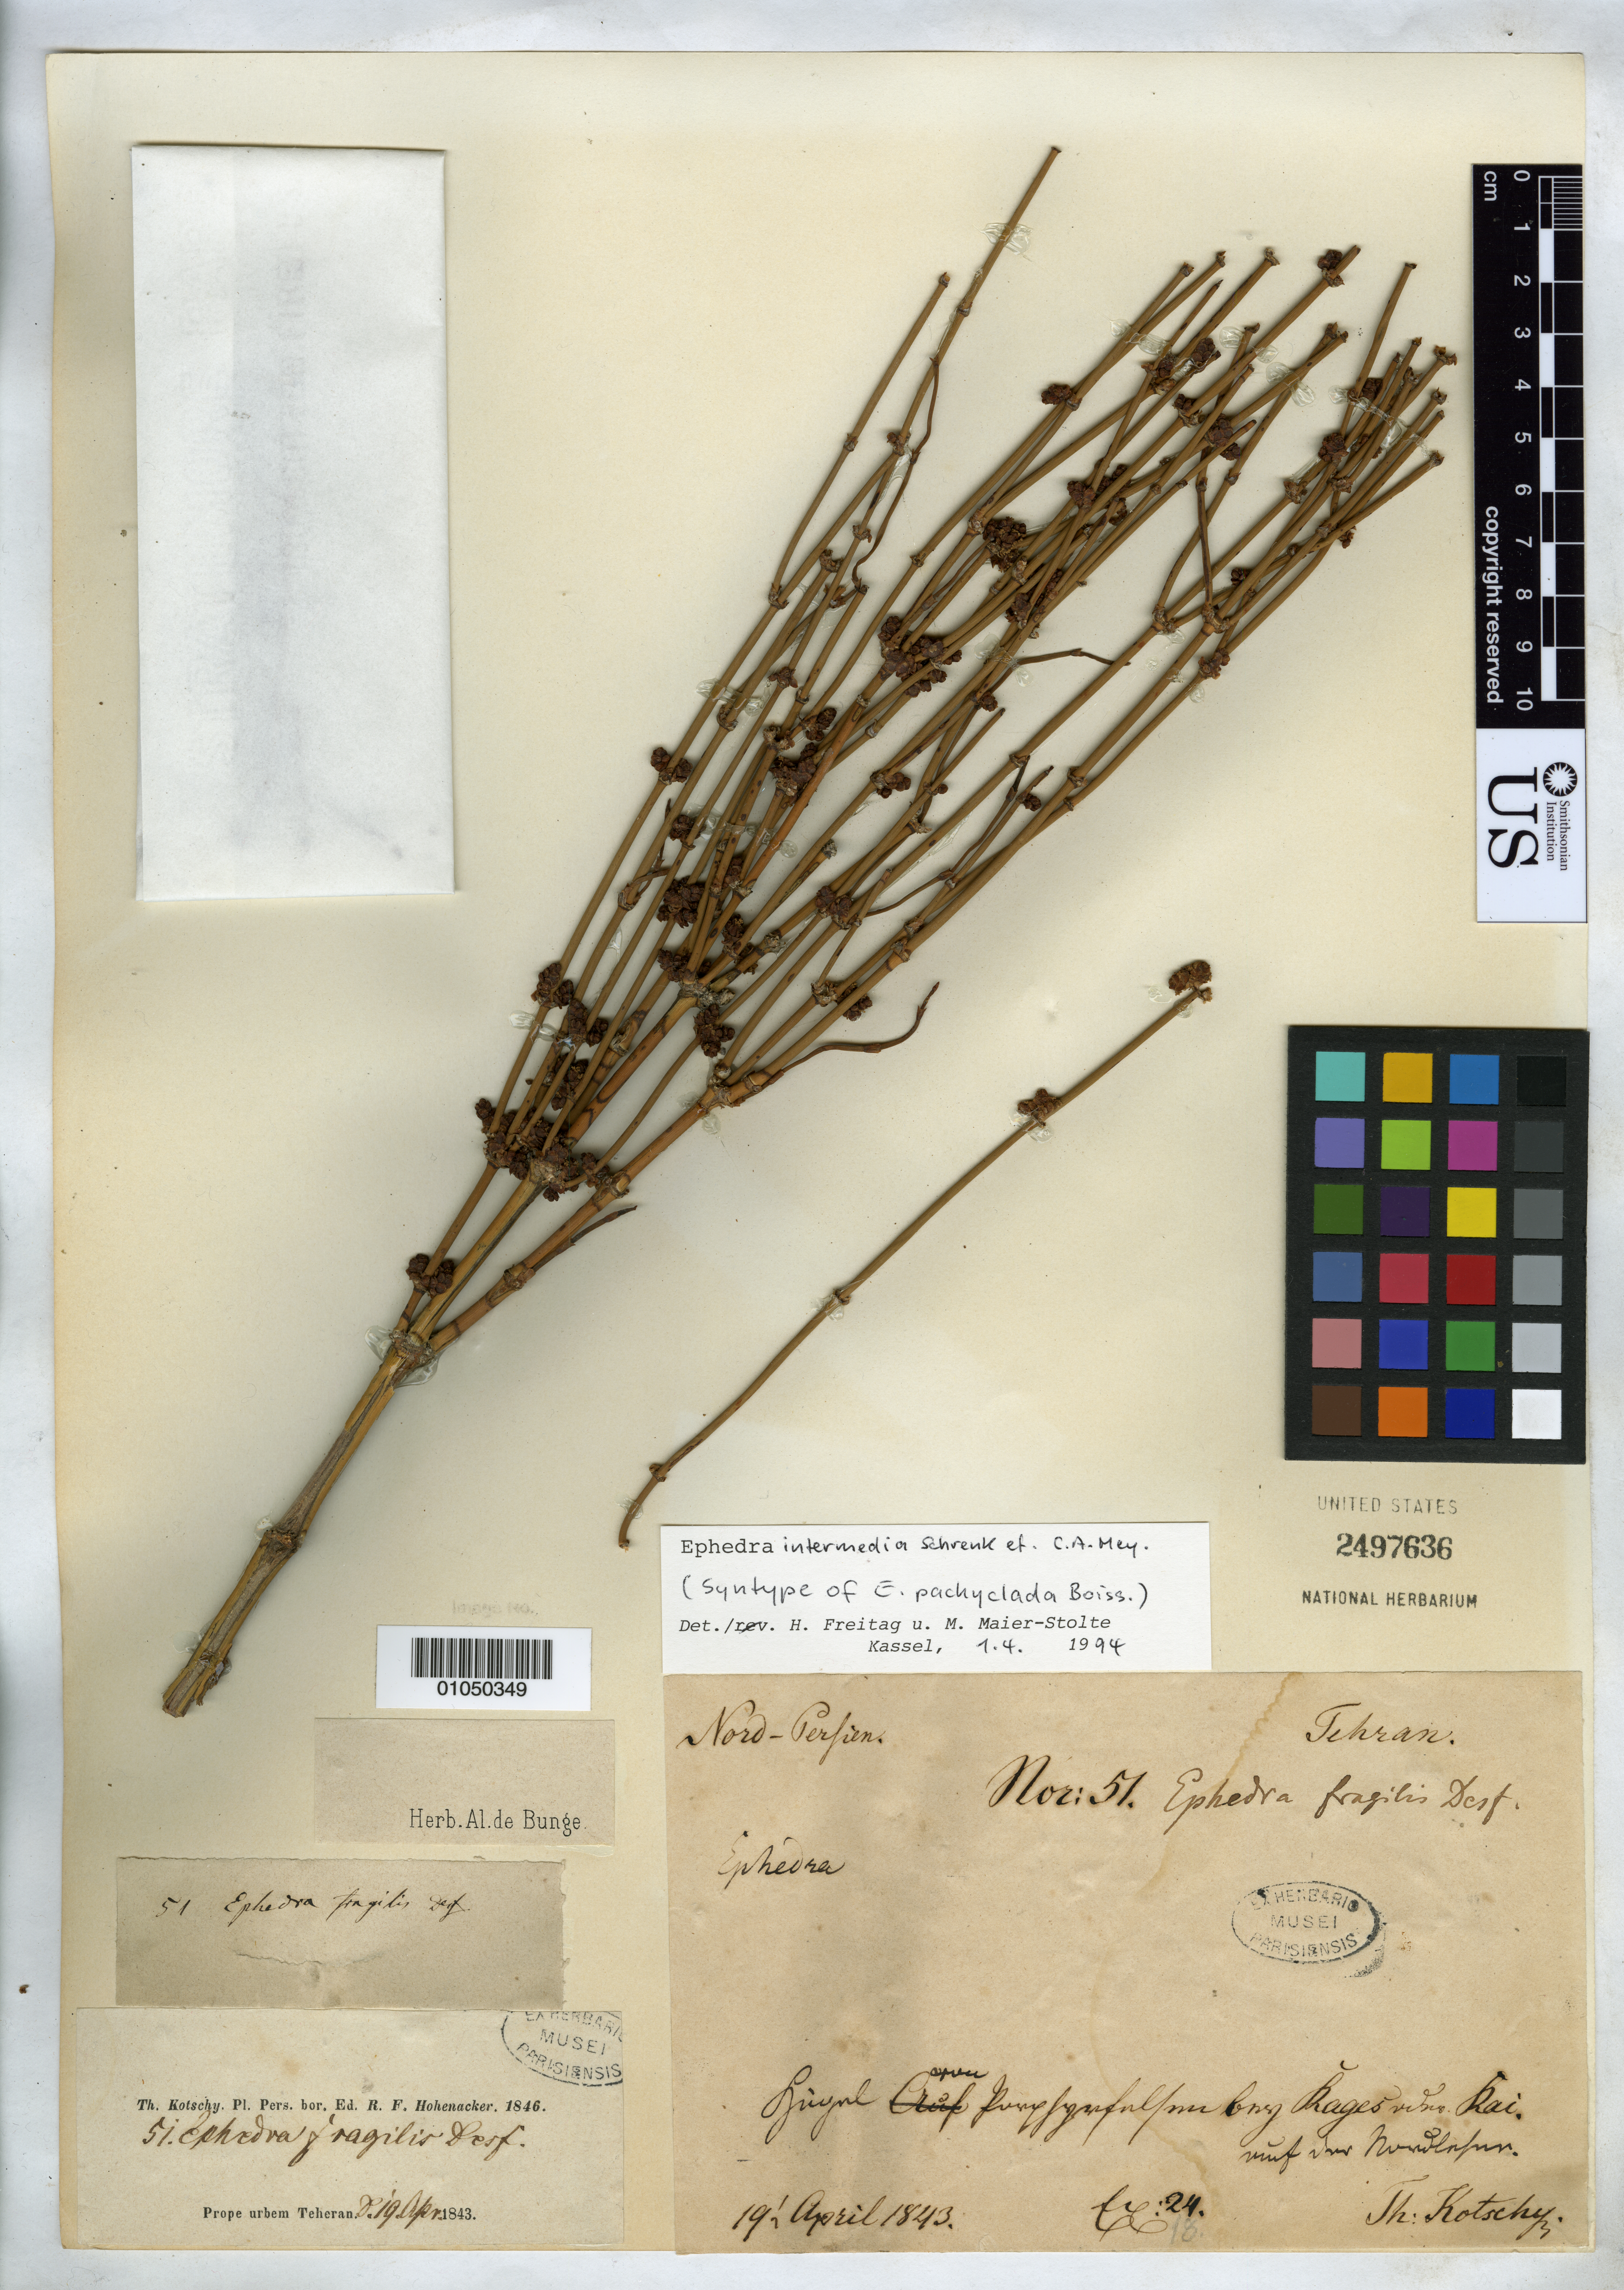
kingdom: Plantae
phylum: Tracheophyta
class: Gnetopsida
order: Ephedrales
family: Ephedraceae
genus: Ephedra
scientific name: Ephedra pachyclada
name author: Boiss.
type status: Syntype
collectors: K. G. Kotschy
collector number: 51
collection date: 1843-04-19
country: Iran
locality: Nord-Persien. Prope urbem Teheran.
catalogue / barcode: US 2497636